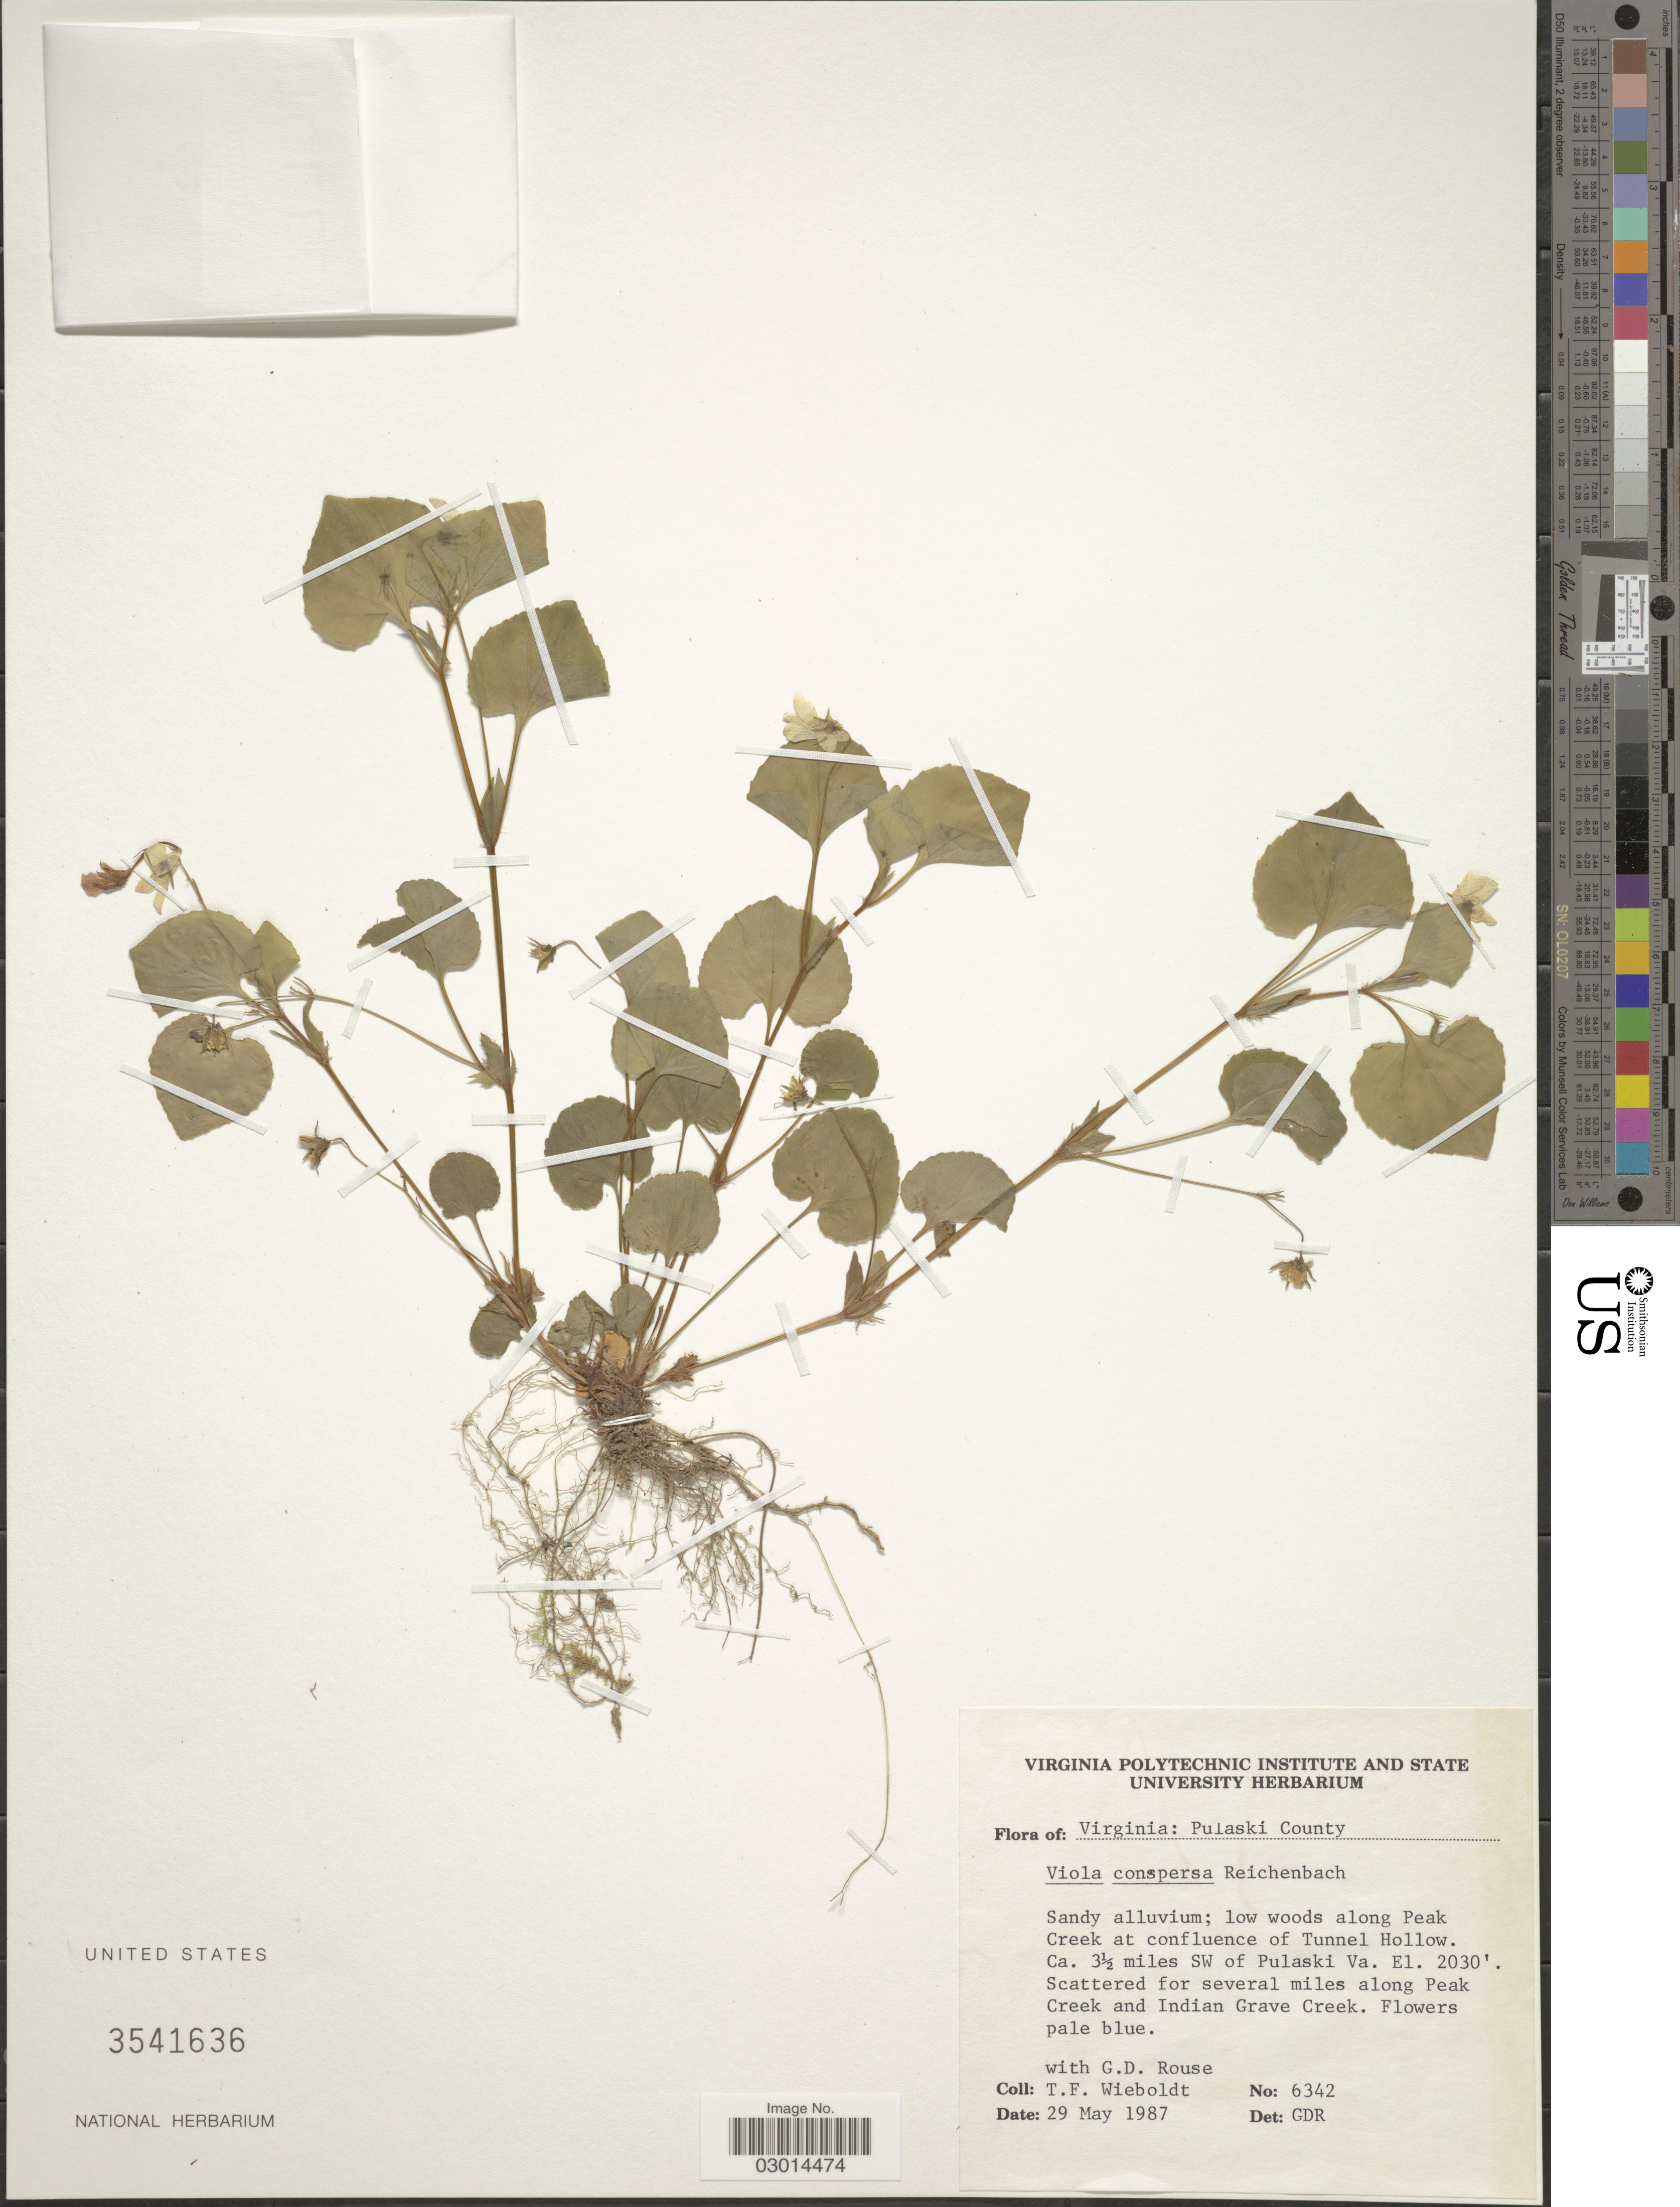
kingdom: Plantae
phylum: Tracheophyta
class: Magnoliopsida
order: Malpighiales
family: Violaceae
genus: Viola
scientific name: Viola conspersa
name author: Rchb.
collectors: T. Wieboldt & G. Rouse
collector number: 6342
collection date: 1987-05-29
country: United States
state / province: Virginia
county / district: Pulaski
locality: Pulaski County, low woods along Peak Creek at confluence of Tunnel Hollow. Ca. 3½ miles SW of Pulaski Va. Scattered for several miles along Peak Creek and Indian Grave Creek.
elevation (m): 619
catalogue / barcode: US 3541636